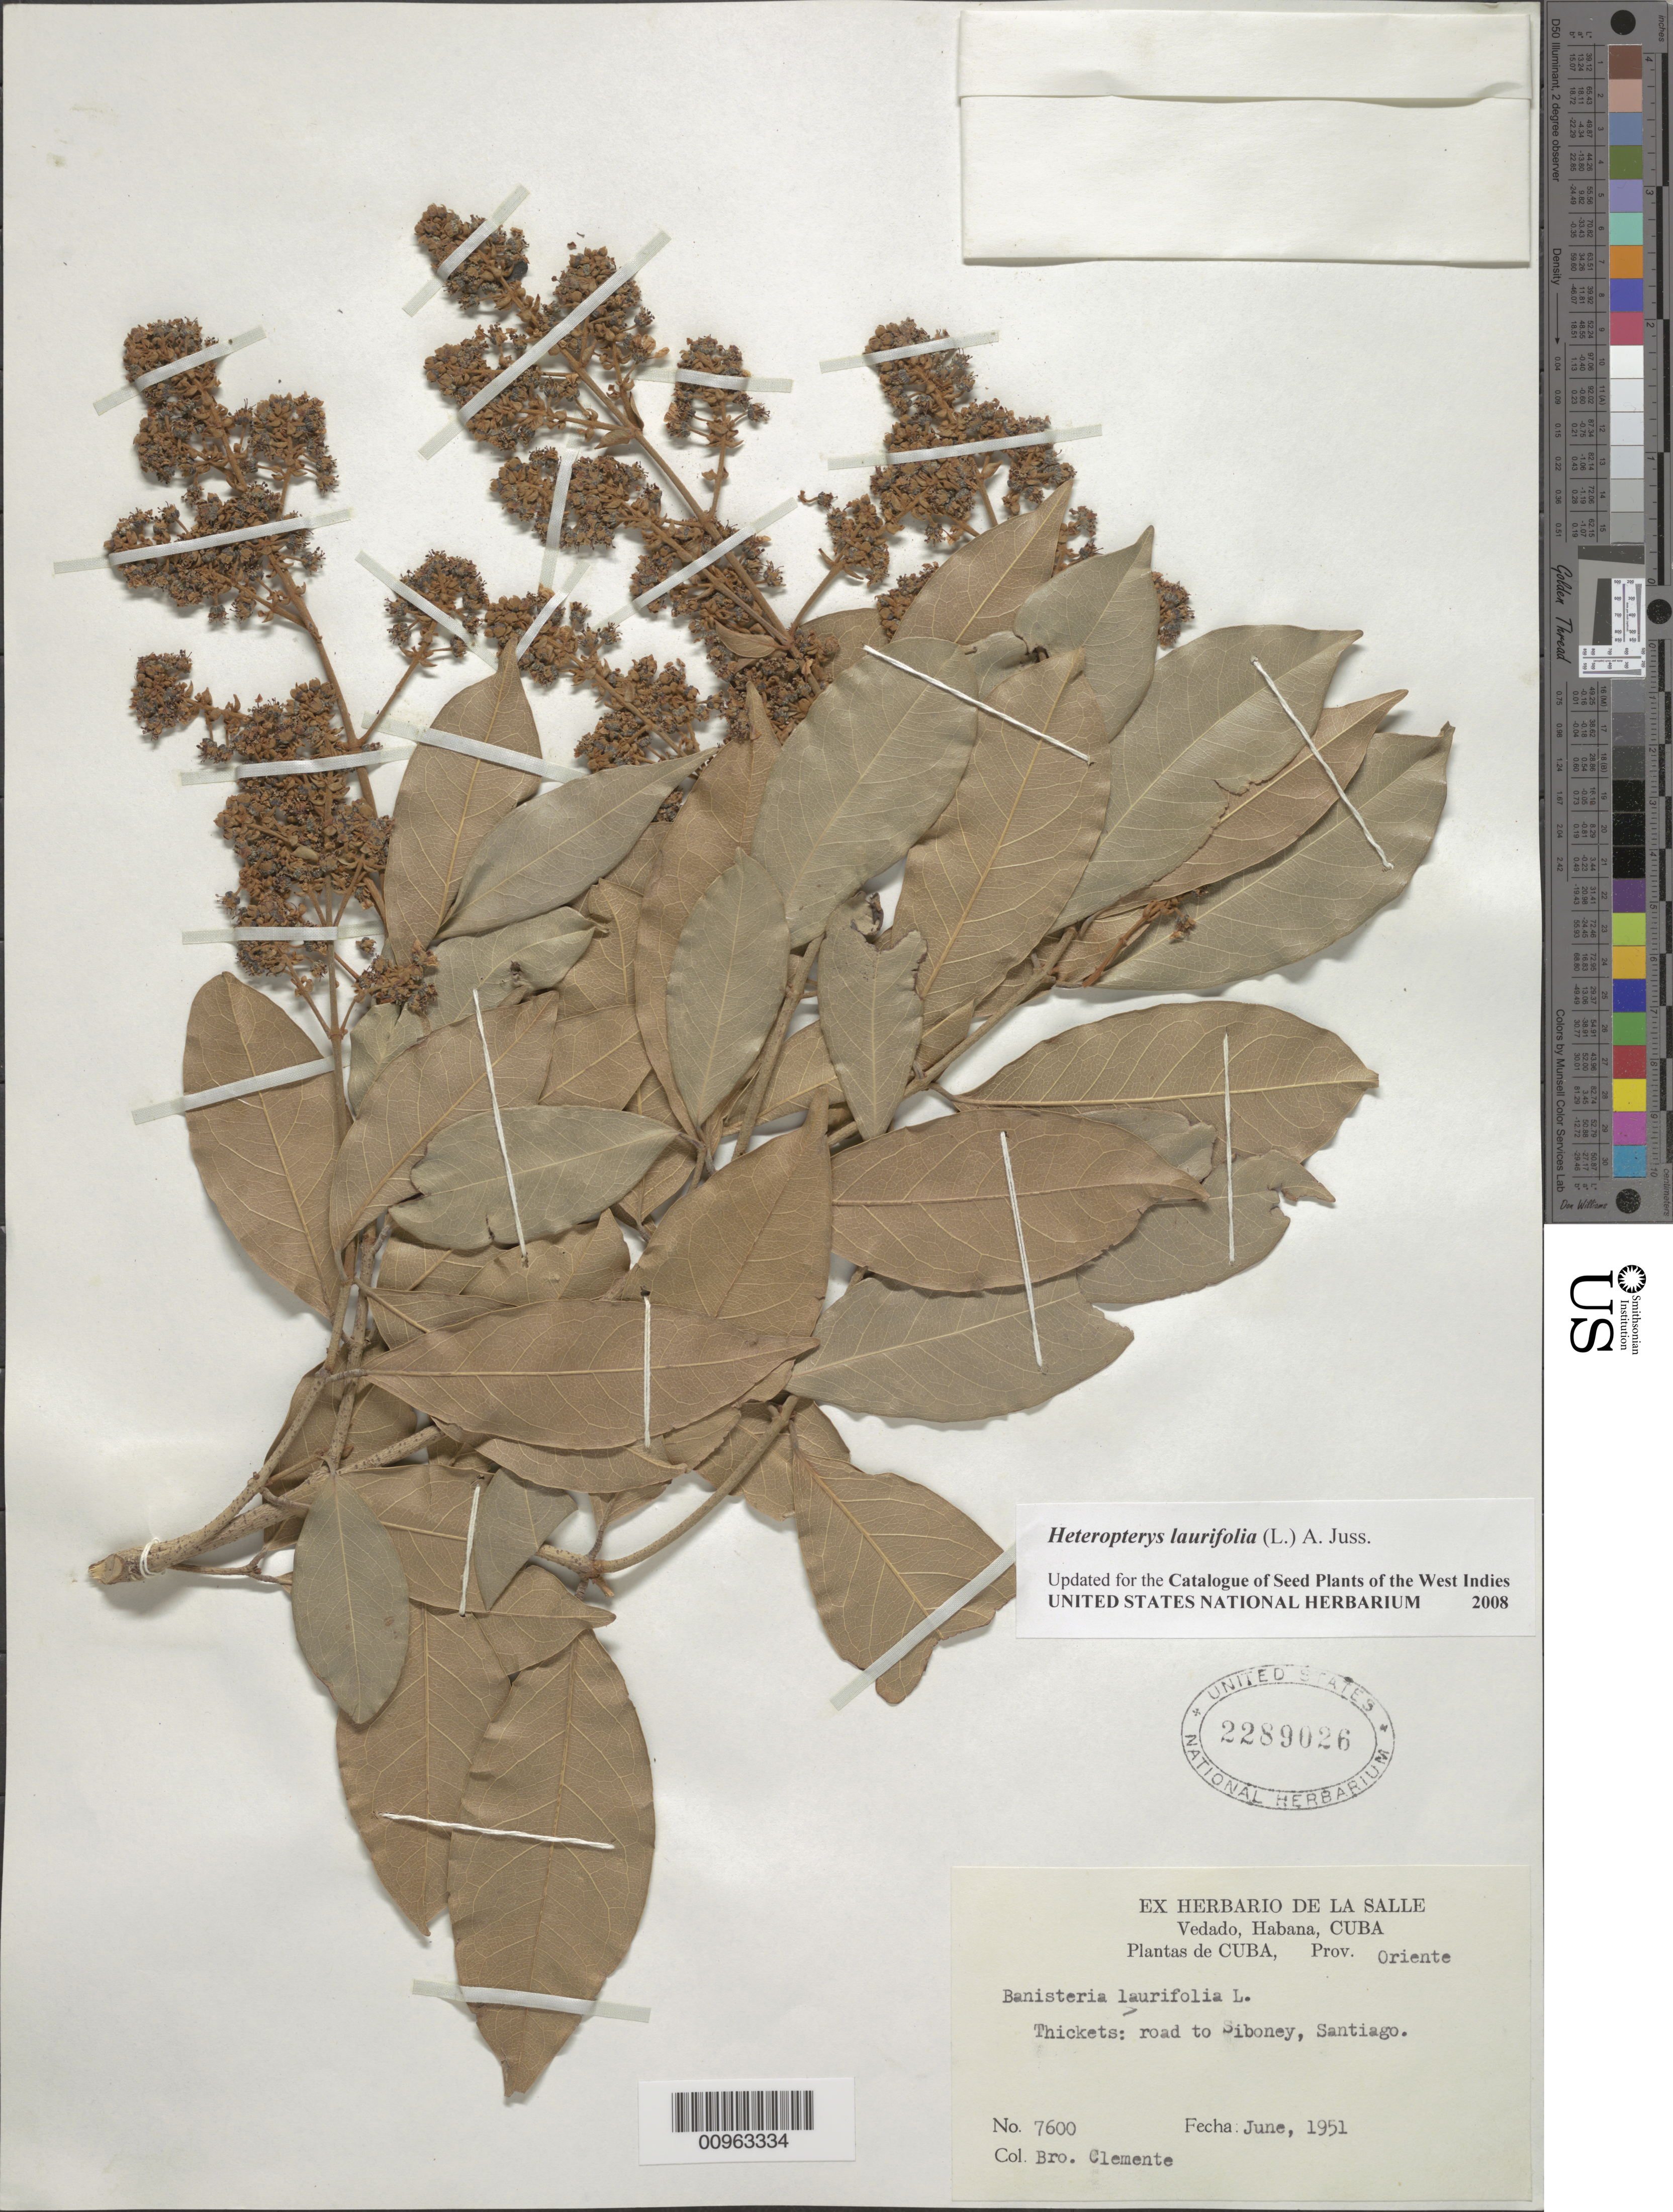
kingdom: Plantae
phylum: Tracheophyta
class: Magnoliopsida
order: Malpighiales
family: Malpighiaceae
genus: Heteropterys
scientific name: Heteropterys laurifolia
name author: (L.) A. Juss.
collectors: Bro. Clemente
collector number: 7600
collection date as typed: Jun 1951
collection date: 1951-06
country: Cuba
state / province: Santiago de Cuba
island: Cuba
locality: Road to Siboney, Santiago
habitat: Thickets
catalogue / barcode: US 2289026